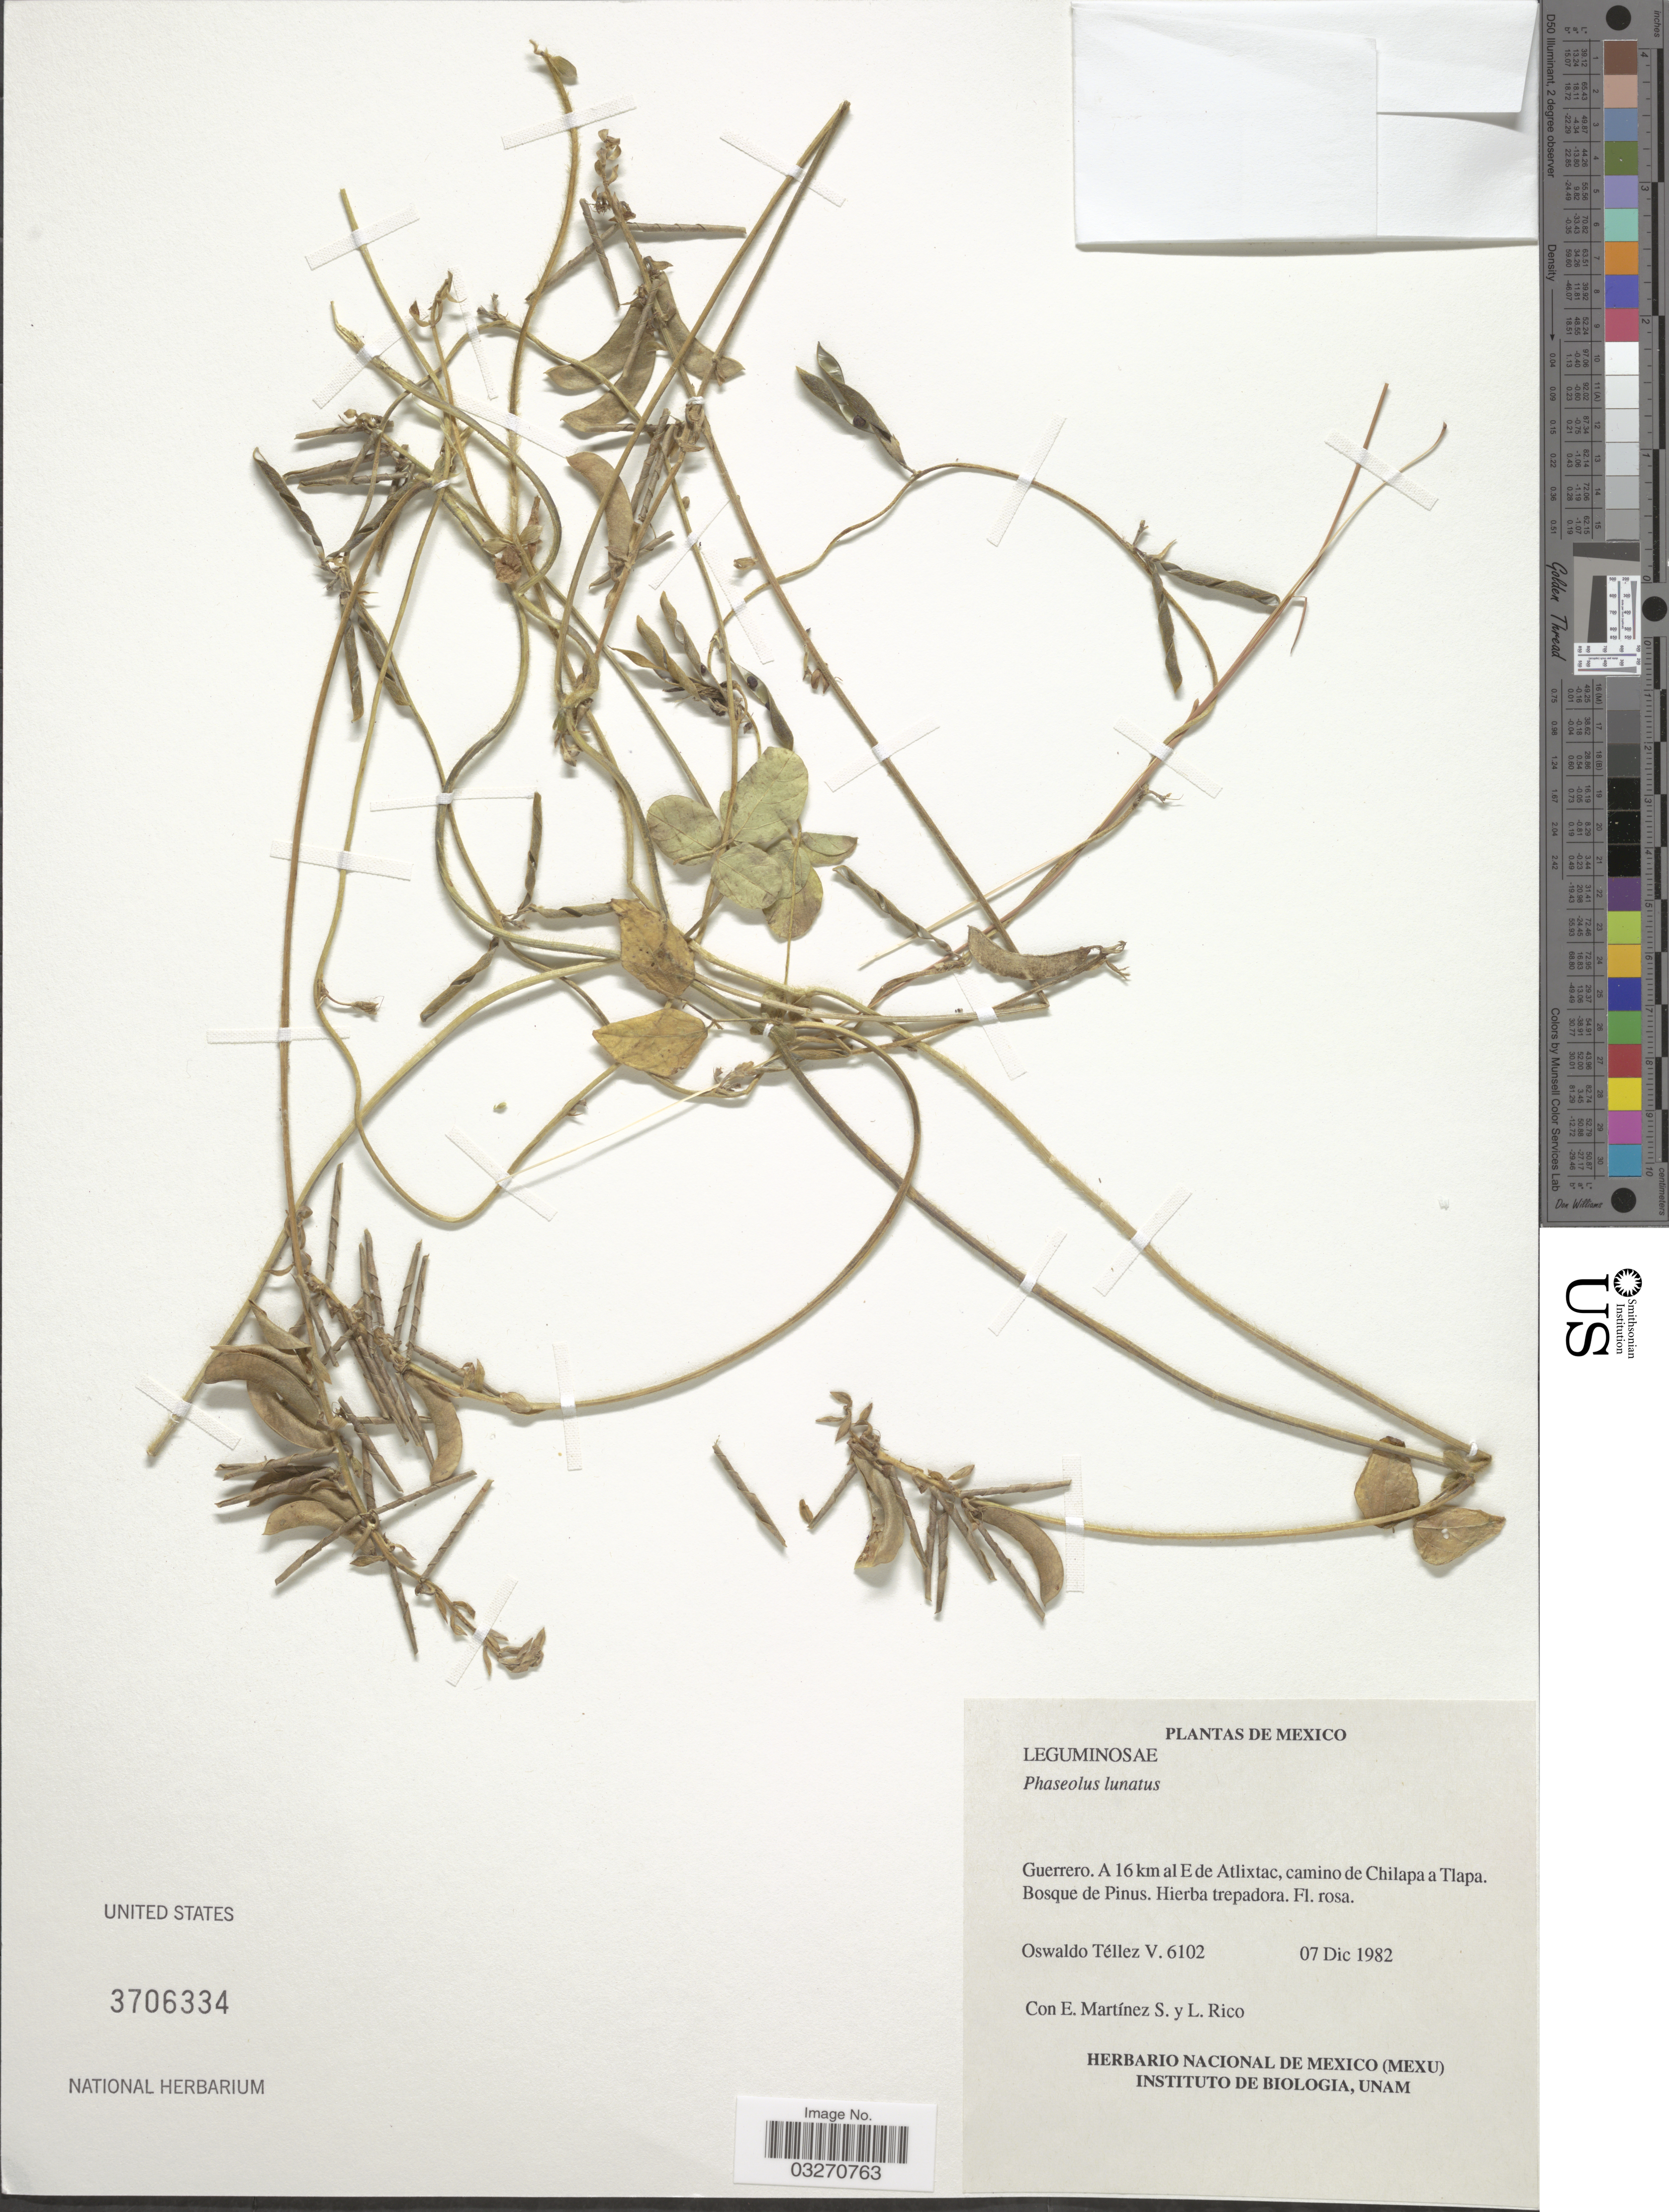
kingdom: Plantae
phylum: Tracheophyta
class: Magnoliopsida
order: Fabales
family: Fabaceae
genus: Phaseolus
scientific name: Phaseolus lunatus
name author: L.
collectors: O. Téllez V., E. M. Martínez S. & L. Rico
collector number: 6102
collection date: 1982-12-07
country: Mexico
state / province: Guerrero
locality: A 16 km al E de Atlixtac, camino de Chilapa a Tlapa.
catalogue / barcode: US 3706334